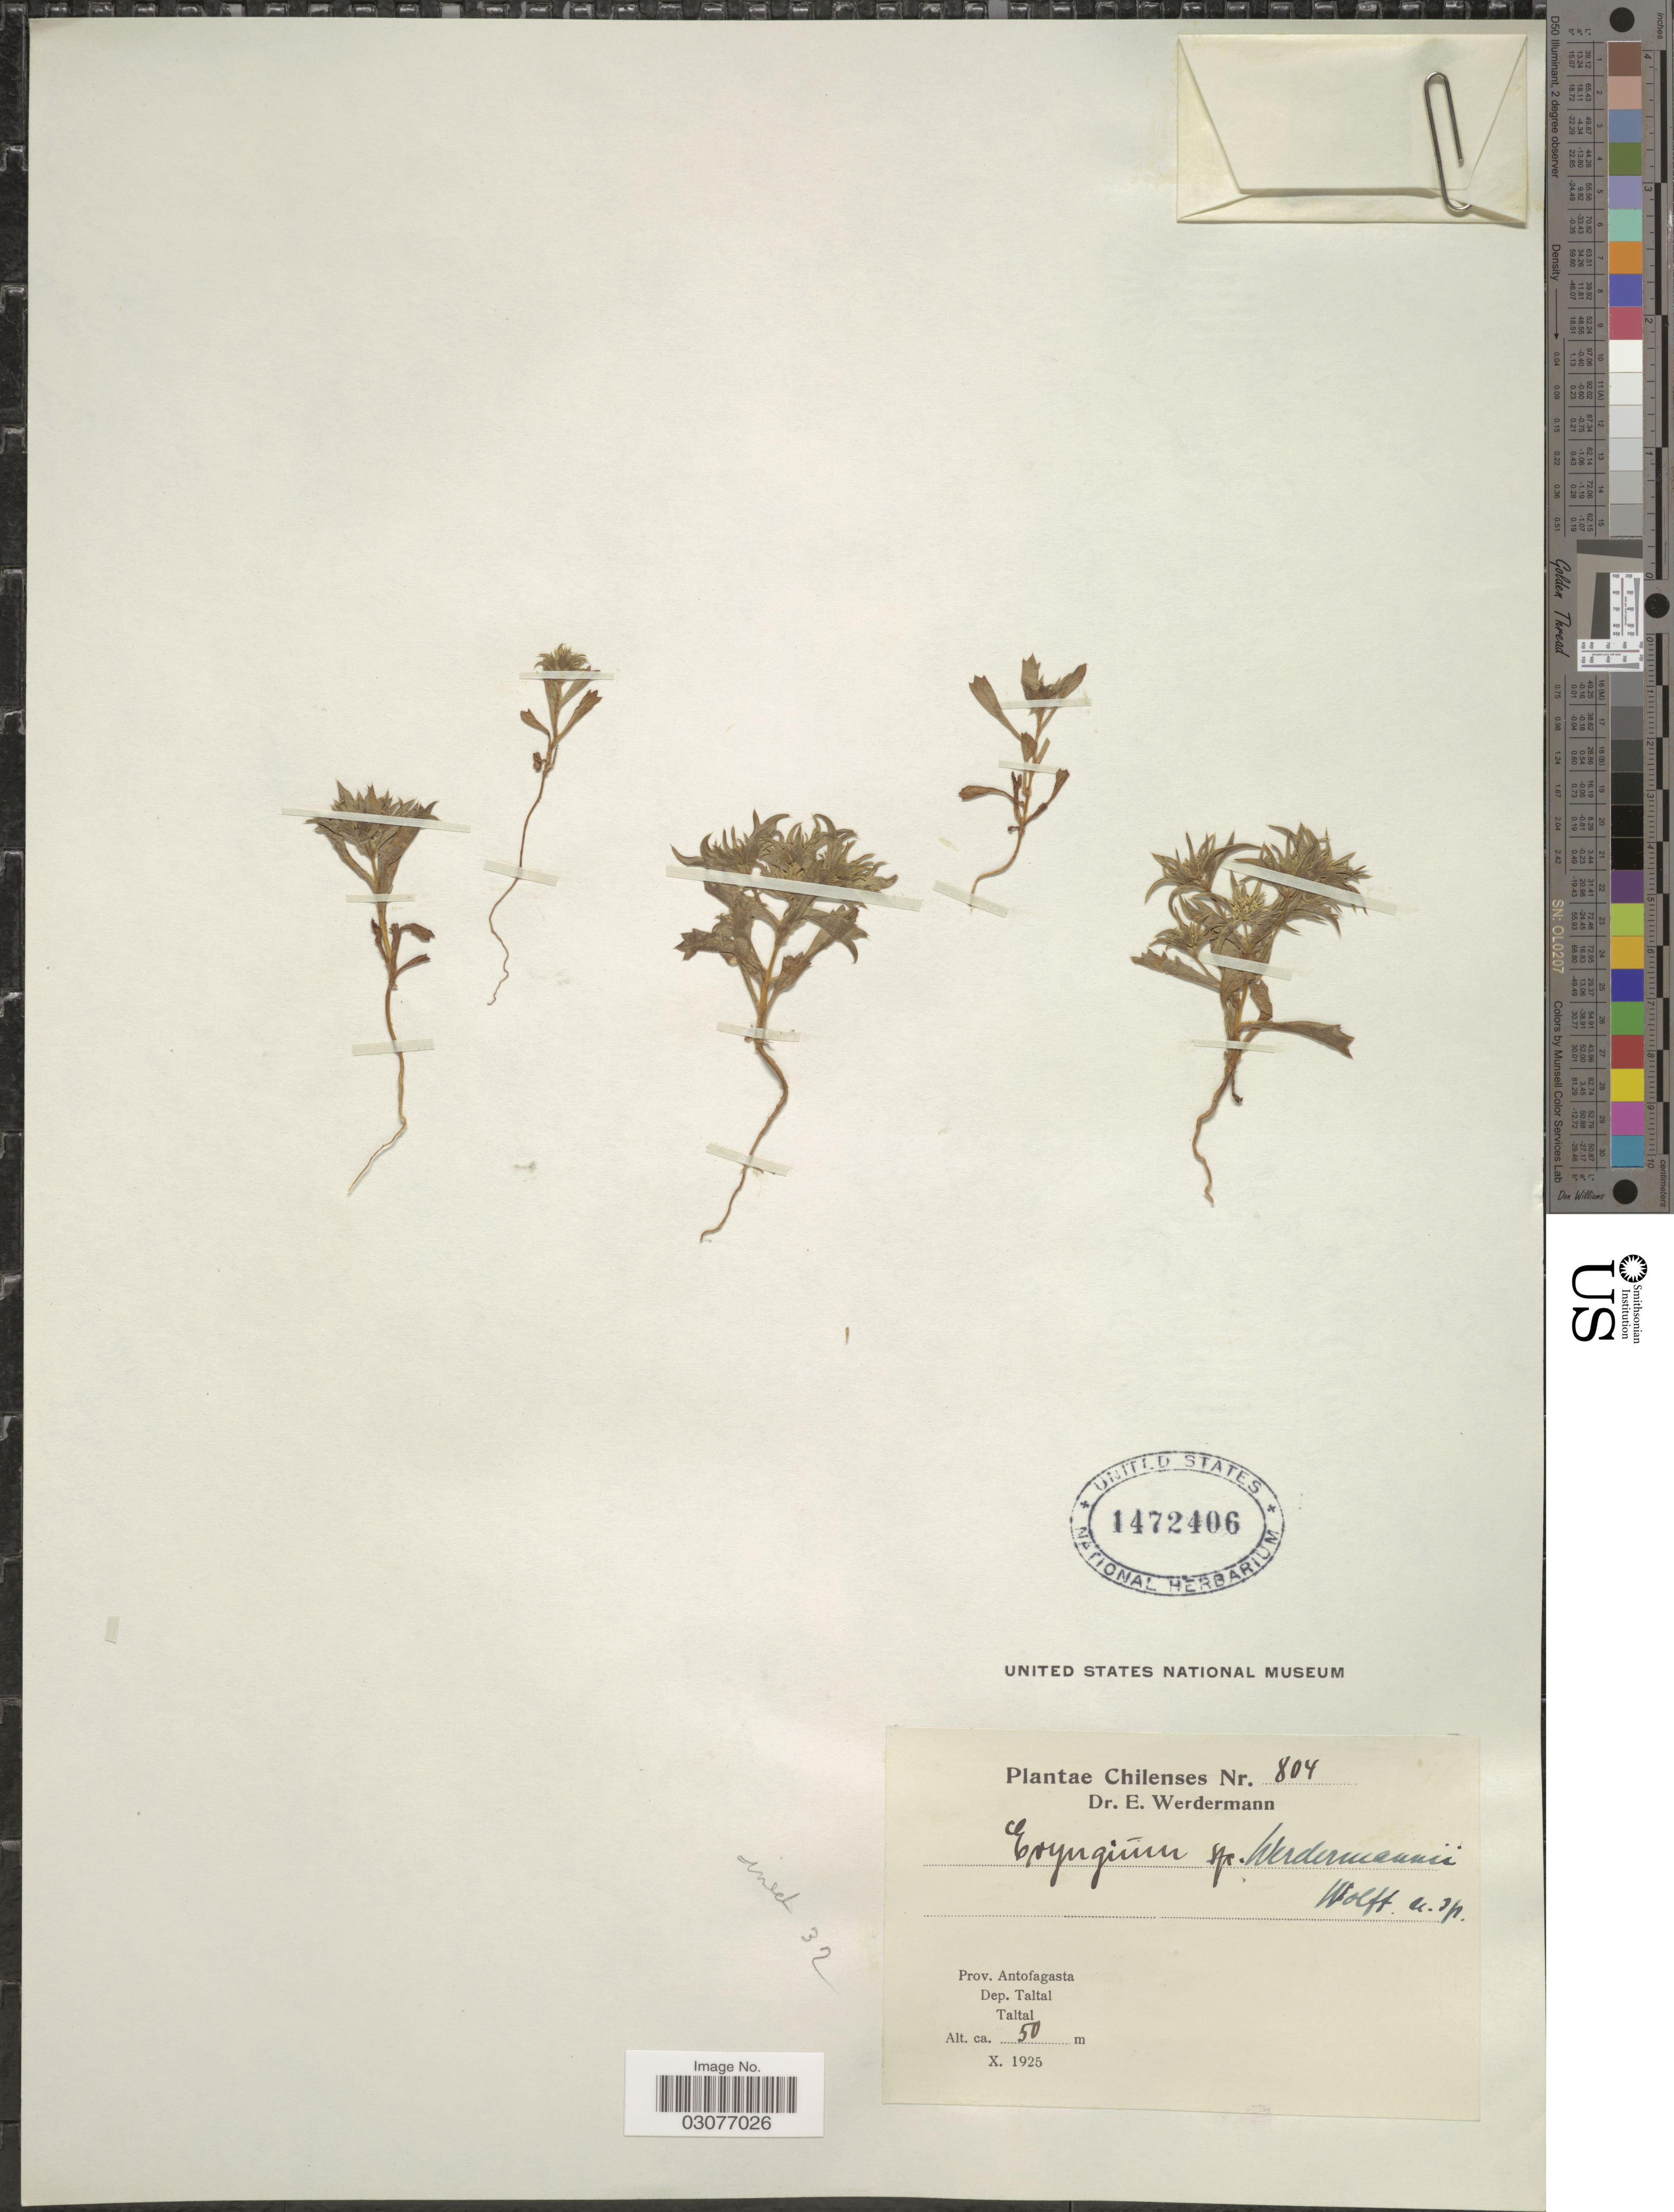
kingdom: Plantae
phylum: Tracheophyta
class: Magnoliopsida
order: Apiales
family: Apiaceae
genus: Eryngium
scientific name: Eryngium werdermannii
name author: H. Wolff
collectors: E. Werdermann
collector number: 804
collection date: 1925-10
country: Chile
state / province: Antofagasta (II)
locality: Dep. Taltal. Taltal.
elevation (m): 50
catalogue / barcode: US 1472406